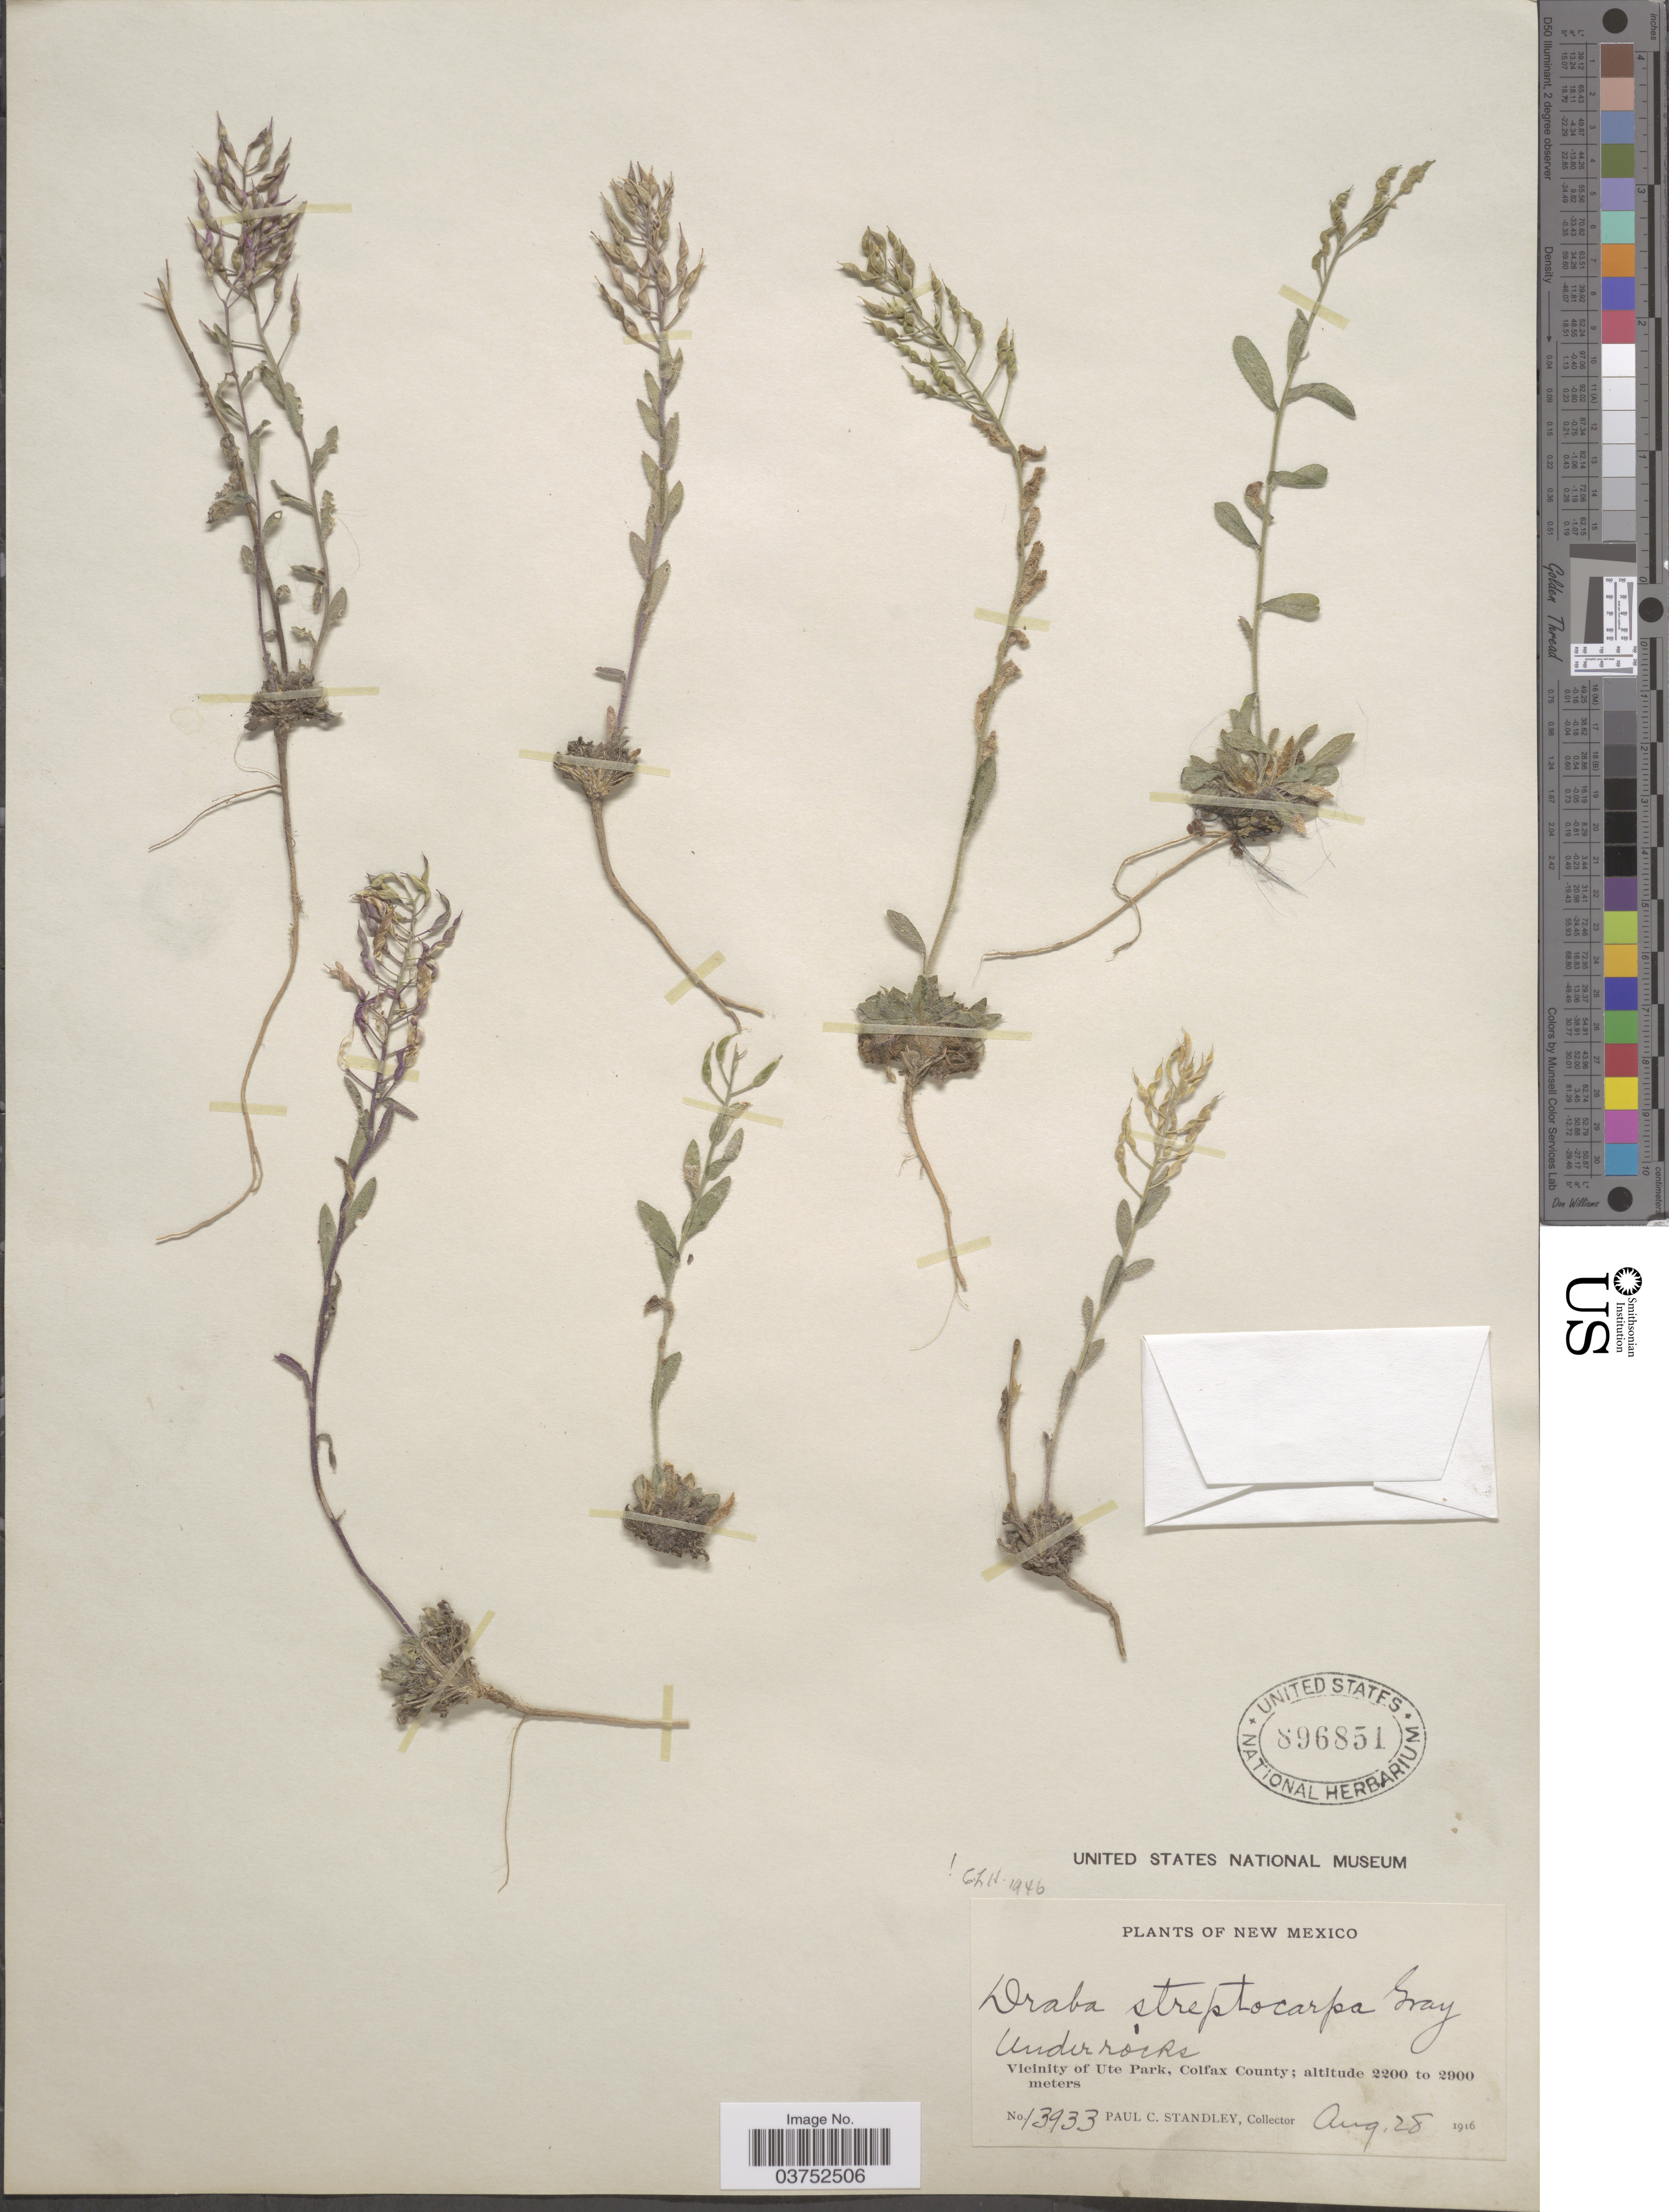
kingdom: Plantae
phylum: Tracheophyta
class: Magnoliopsida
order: Brassicales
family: Brassicaceae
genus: Draba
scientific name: Draba streptocarpa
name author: A. Gray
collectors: P. C. Standley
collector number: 13933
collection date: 1916-08-28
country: United States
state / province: New Mexico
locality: Under rocks. Vicinity of Ute Park, Colfax County.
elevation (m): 2200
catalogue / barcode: US 896851